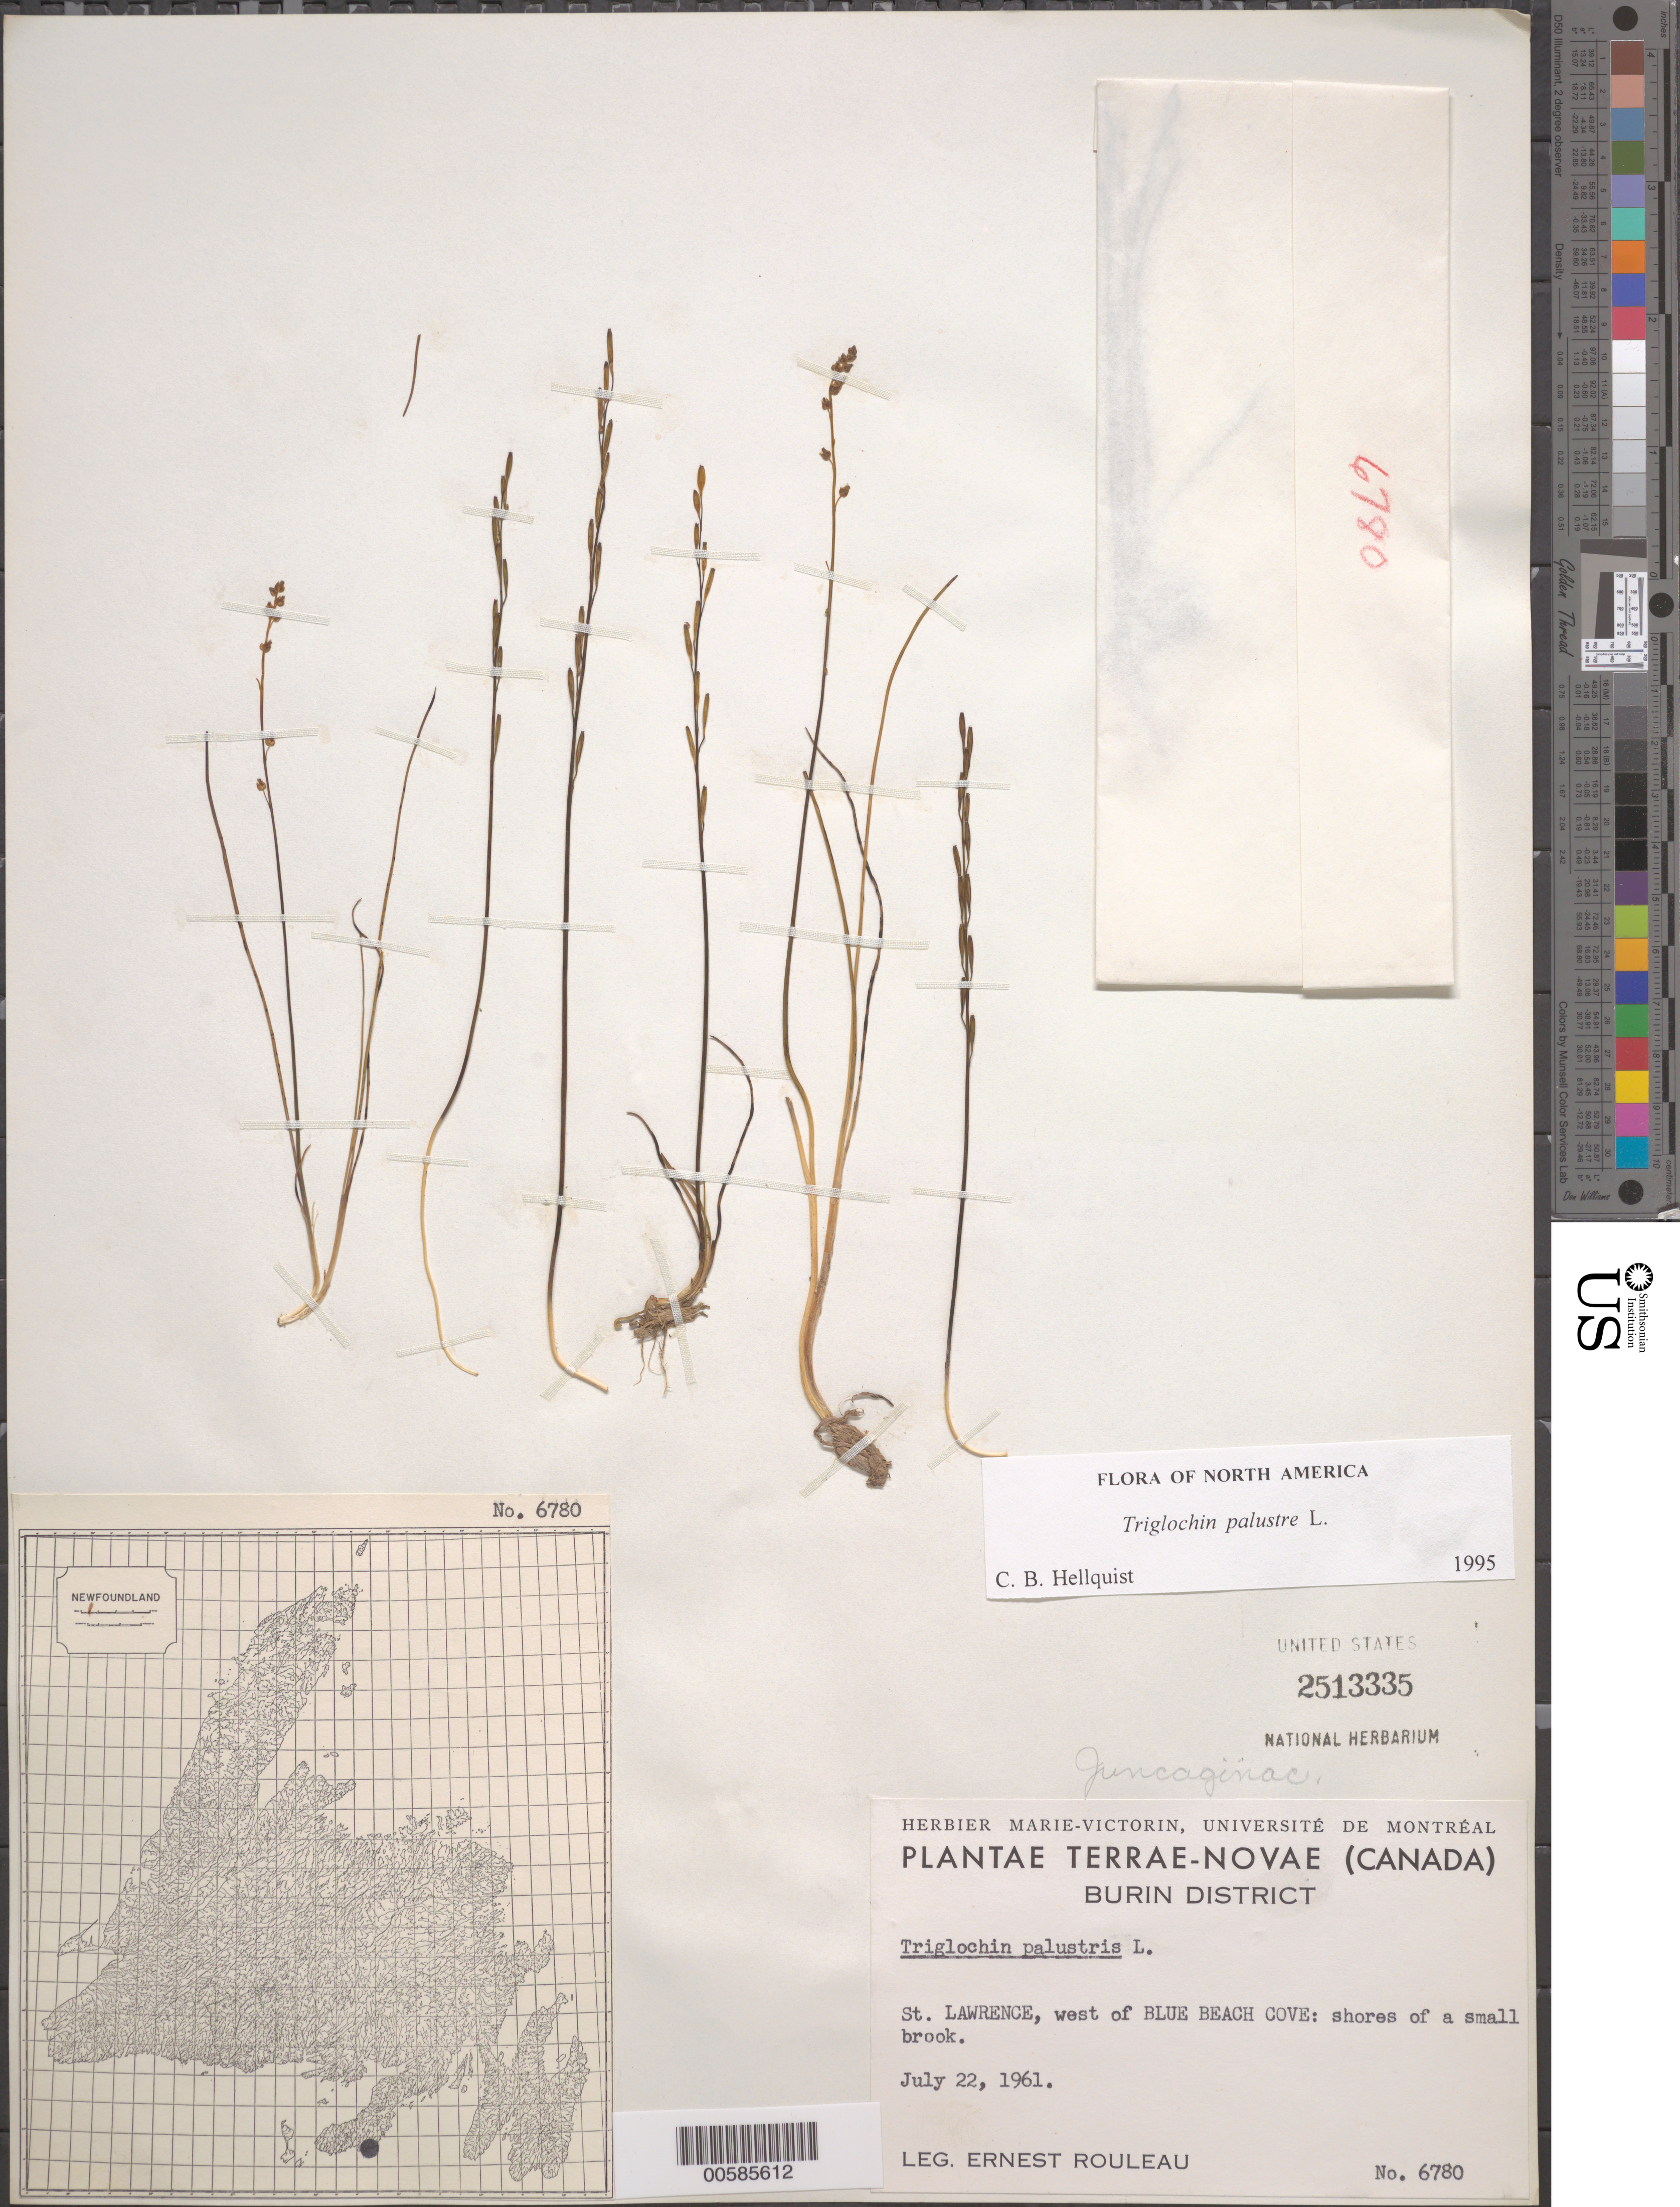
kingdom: Plantae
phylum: Tracheophyta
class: Liliopsida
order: Alismatales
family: Juncaginaceae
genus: Triglochin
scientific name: Triglochin palustris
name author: L.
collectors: E. Rouleau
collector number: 6780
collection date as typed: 22 Jul 1961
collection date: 1961-07-22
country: Canada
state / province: Newfoundland and Labrador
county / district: Burin-Placentia West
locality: St. Lawrence, W of Blue Beach Cove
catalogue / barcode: US 2513335